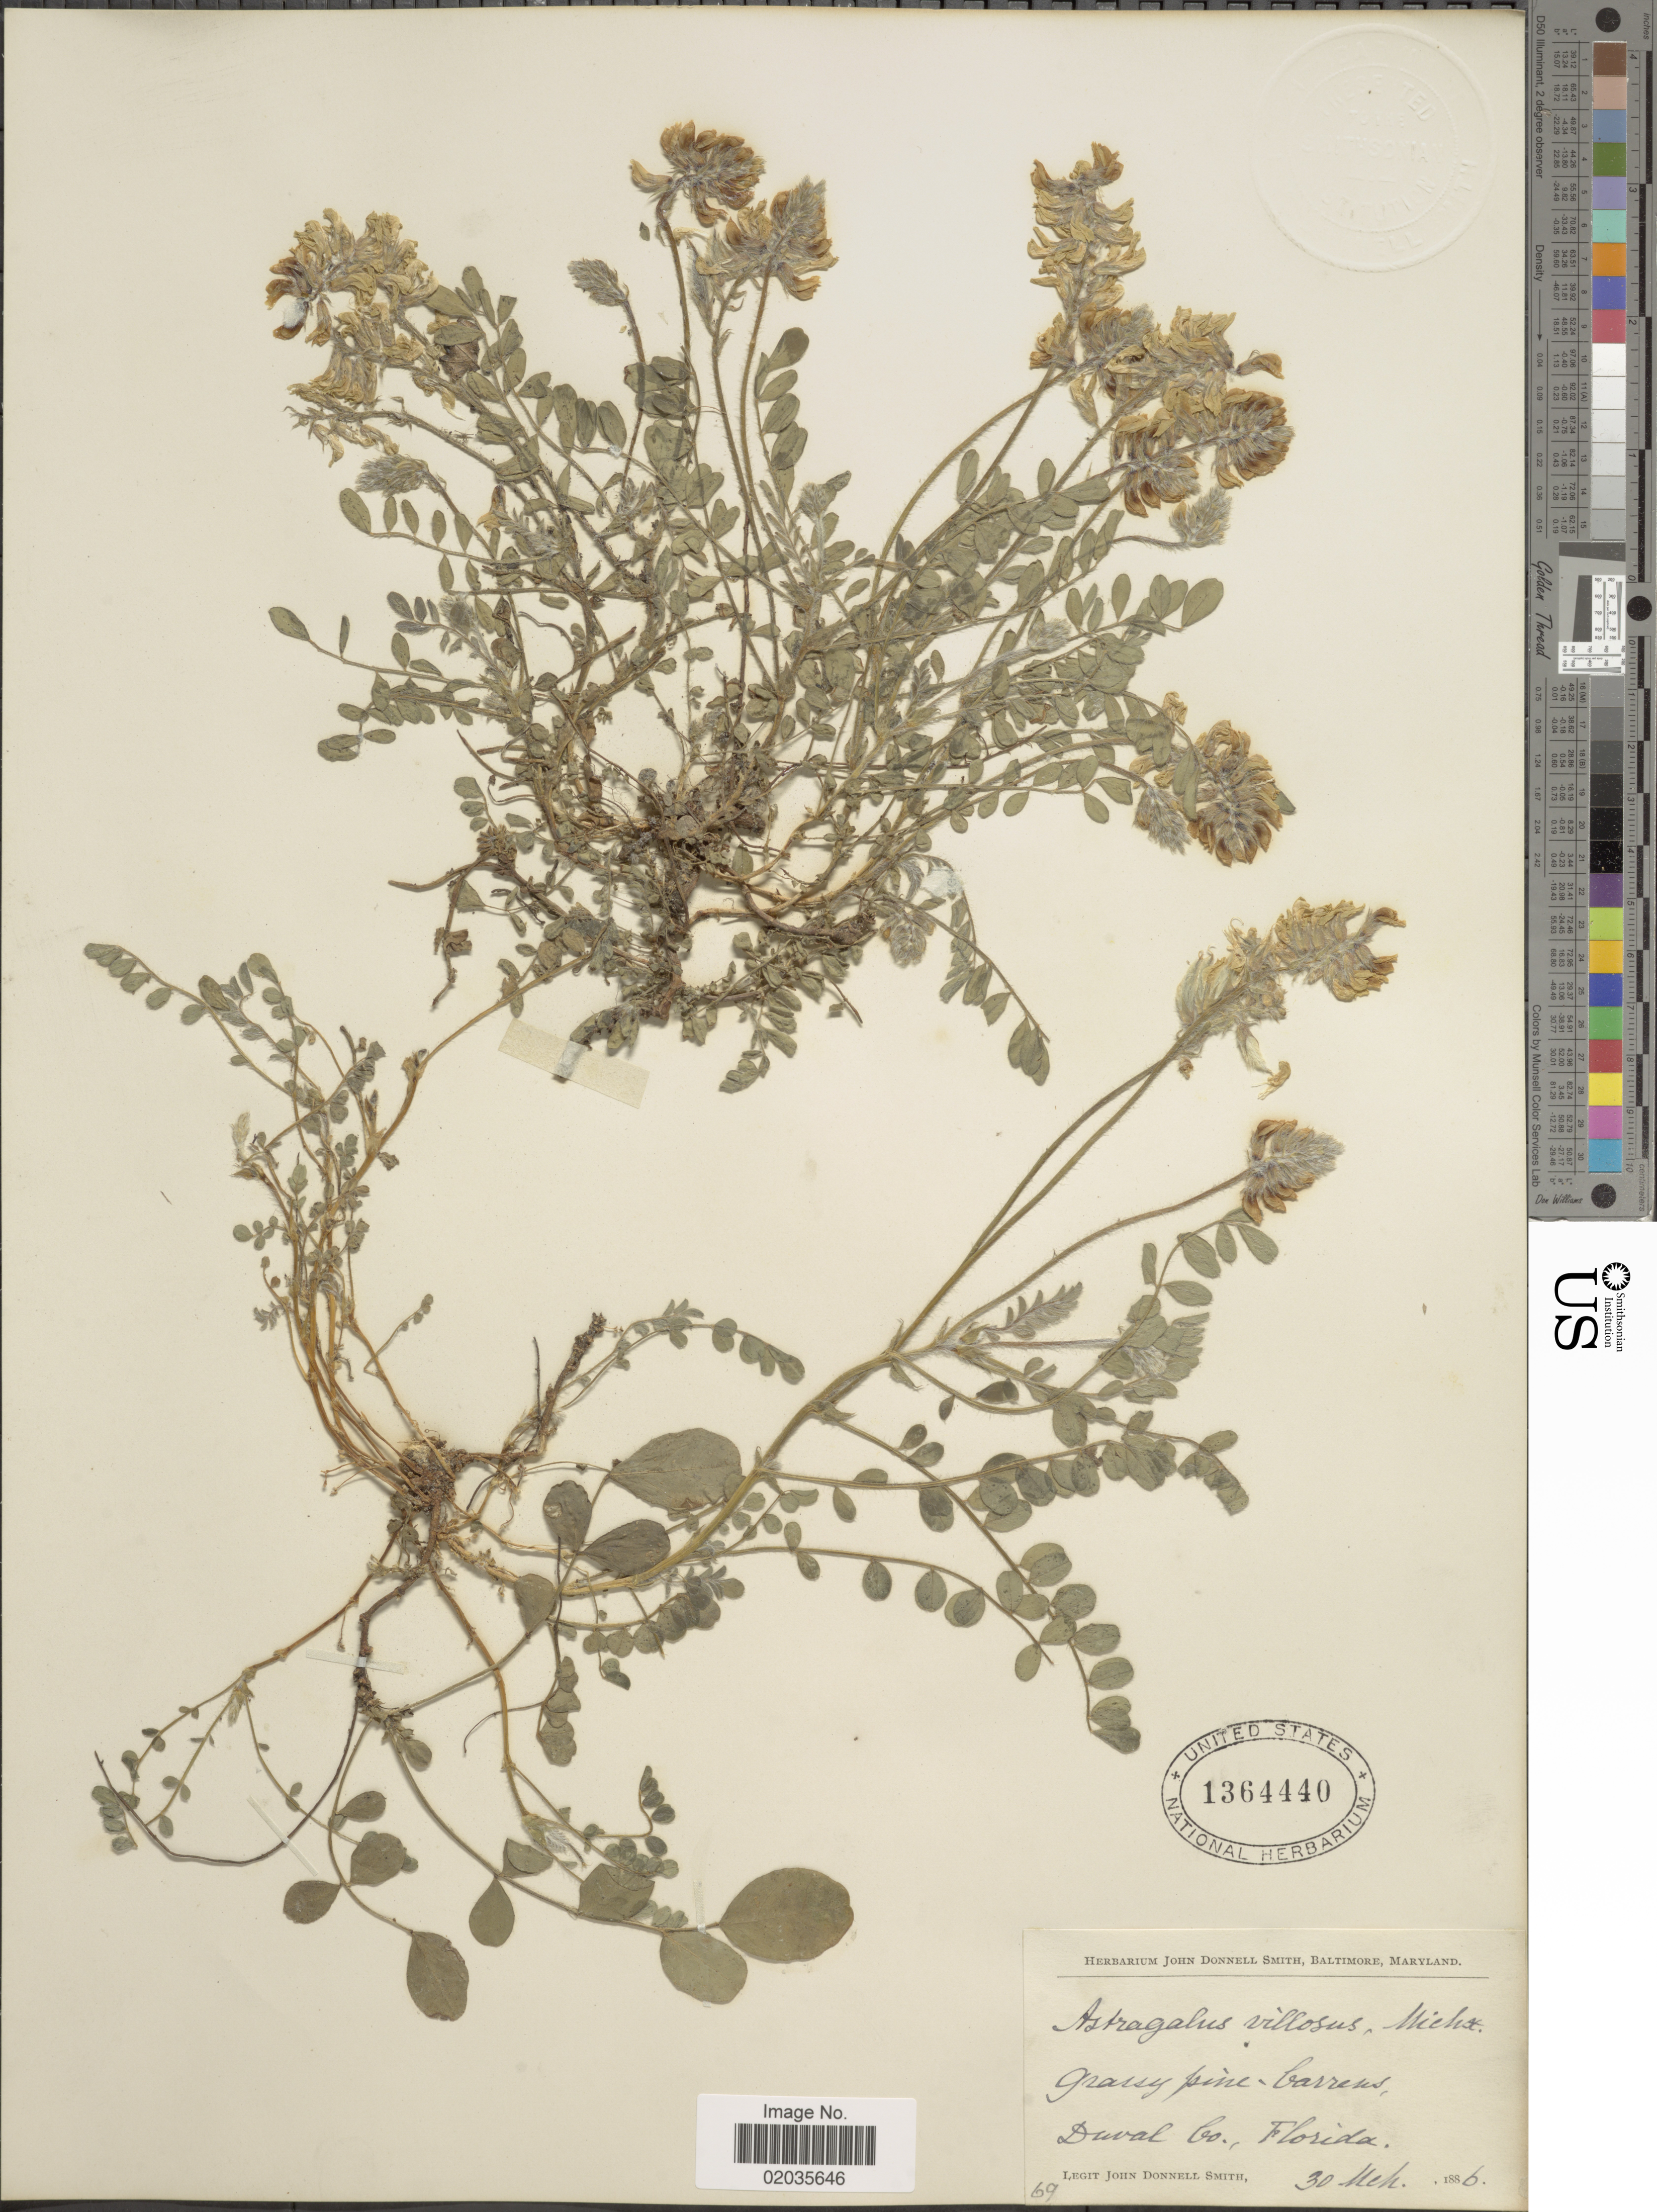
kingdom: Plantae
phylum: Tracheophyta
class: Magnoliopsida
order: Fabales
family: Fabaceae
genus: Astragalus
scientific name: Astragalus villosus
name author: Michx.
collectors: J. Donnell Smith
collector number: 69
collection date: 1886-03-30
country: United States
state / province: Florida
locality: Duval Co.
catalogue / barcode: US 1364440